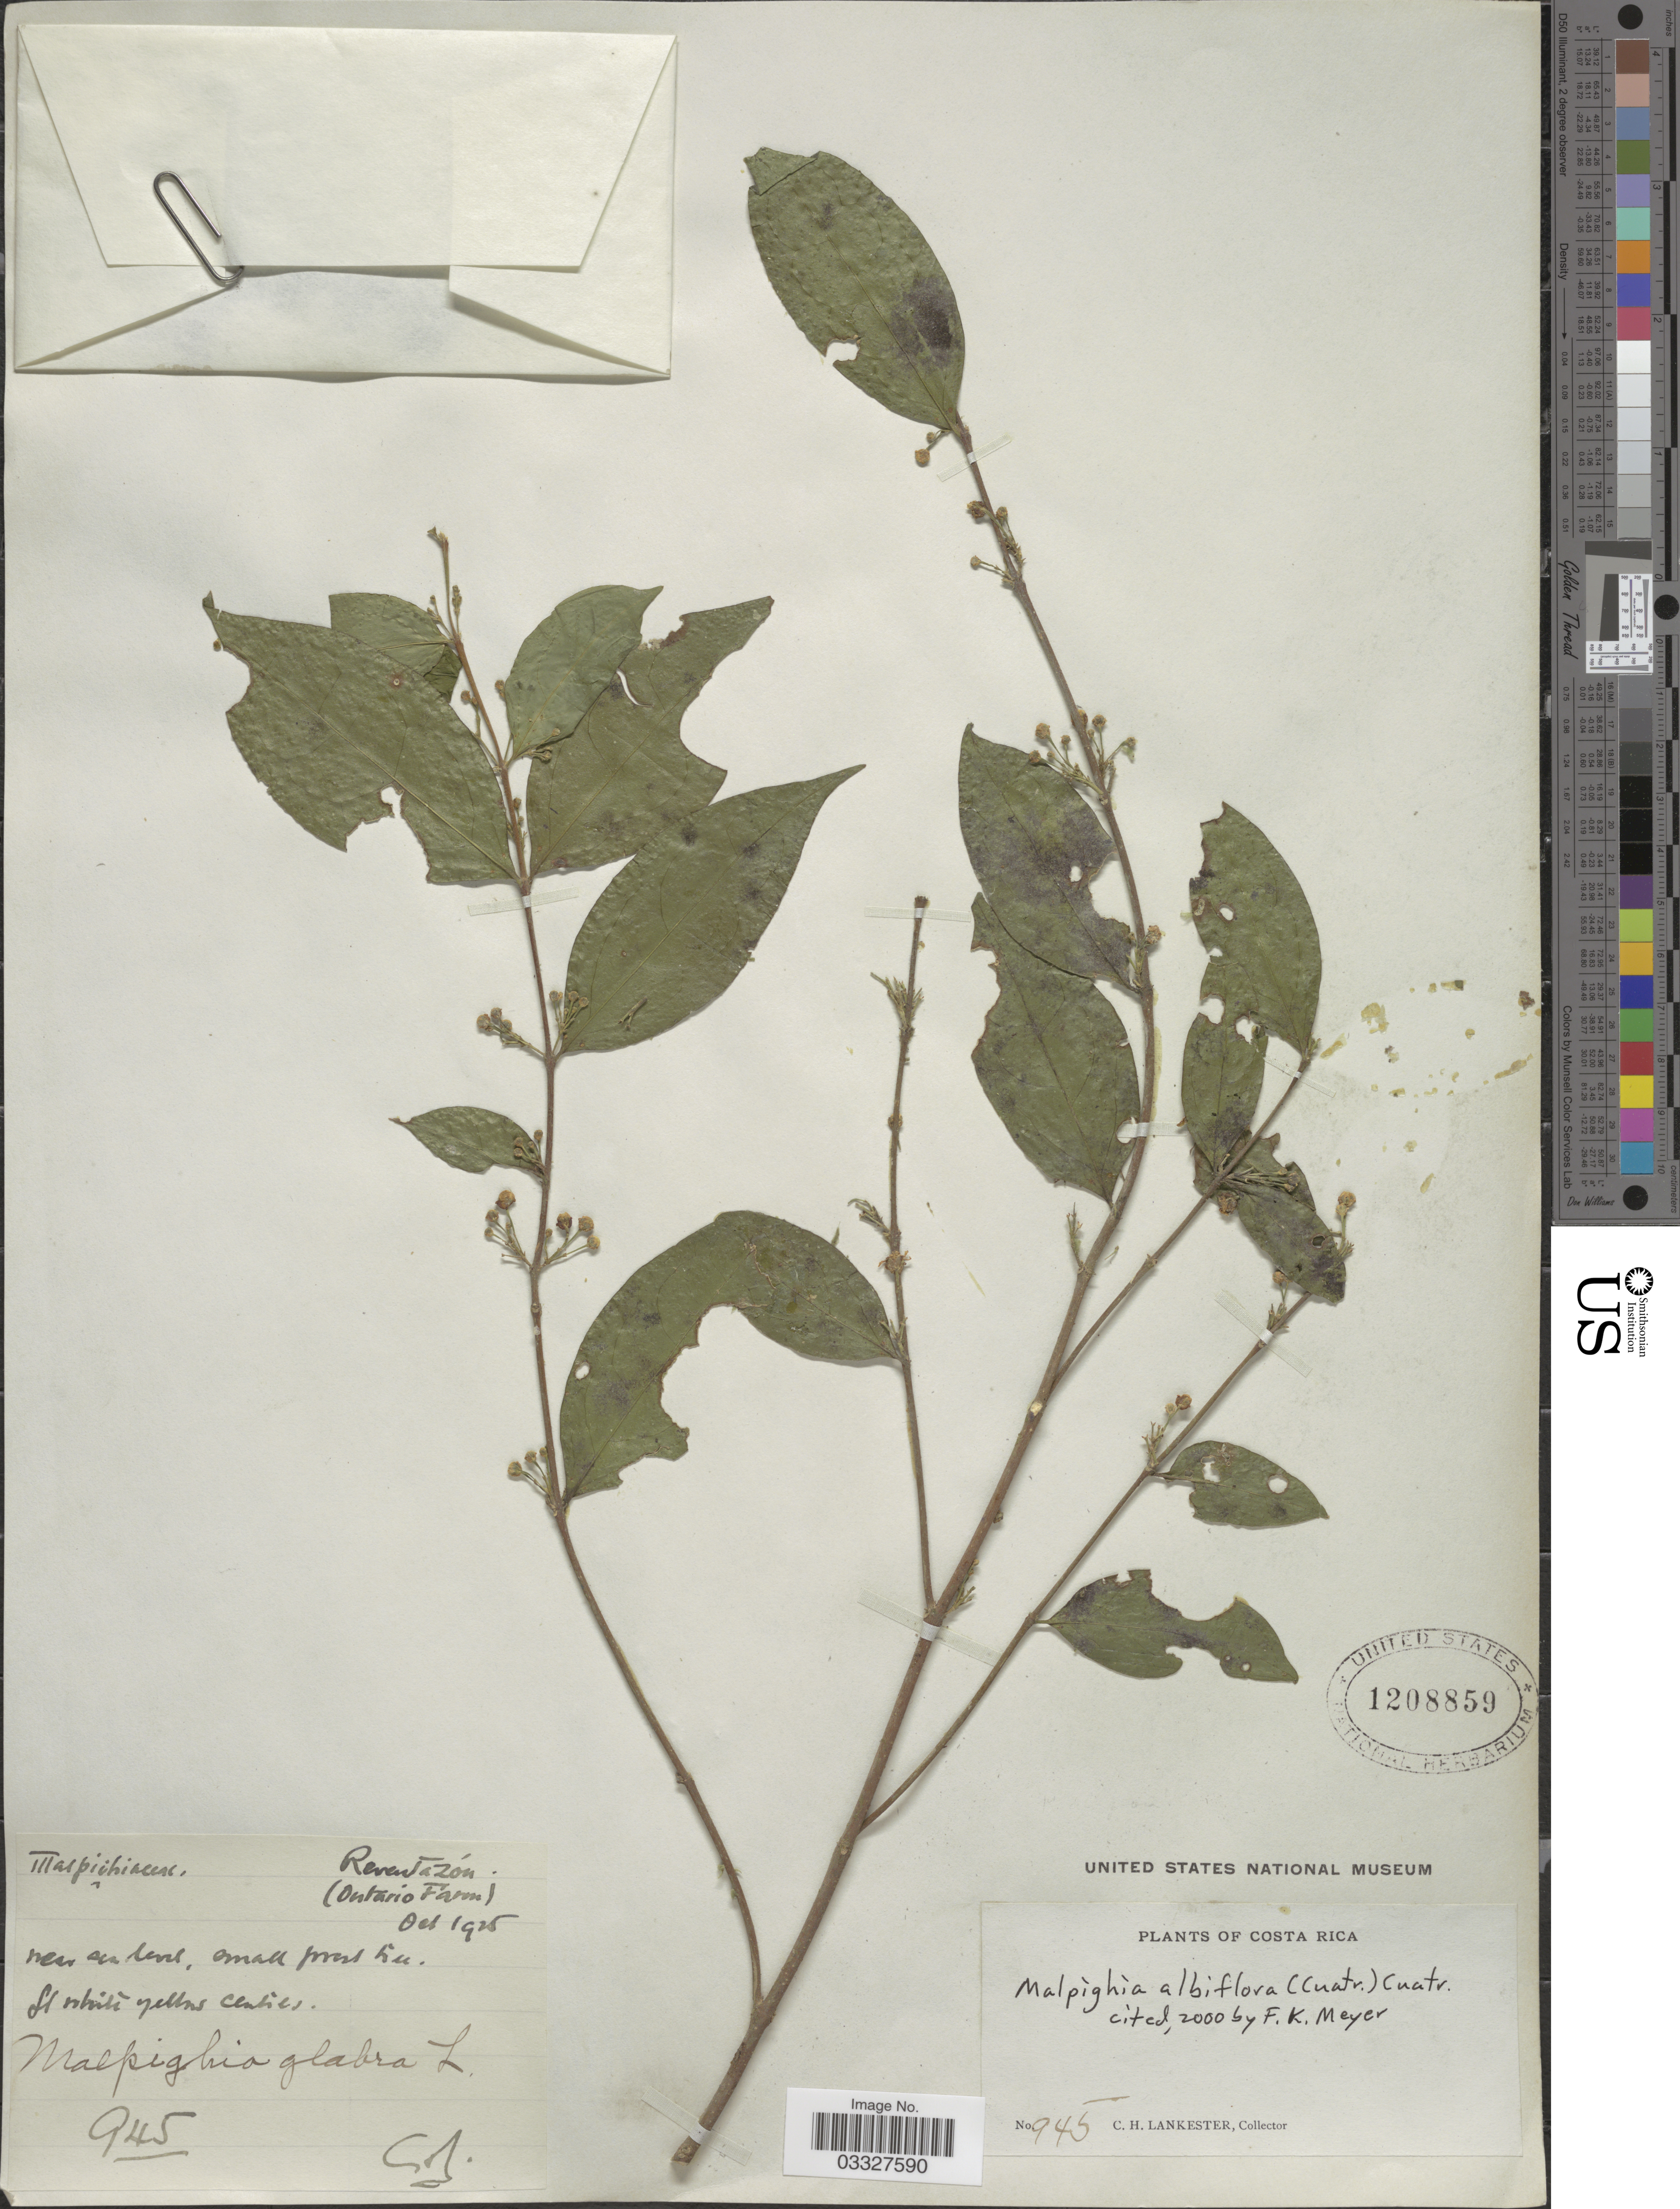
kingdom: Plantae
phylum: Tracheophyta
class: Magnoliopsida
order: Malpighiales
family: Malpighiaceae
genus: Malpighia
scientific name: Malpighia albiflora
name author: (Cuatrec.) Cuatrec.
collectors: C. H. Lankester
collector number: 945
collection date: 1925-10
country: Costa Rica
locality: Reventazón (Ontario Farm). [unsure placement]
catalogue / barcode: US 1208859